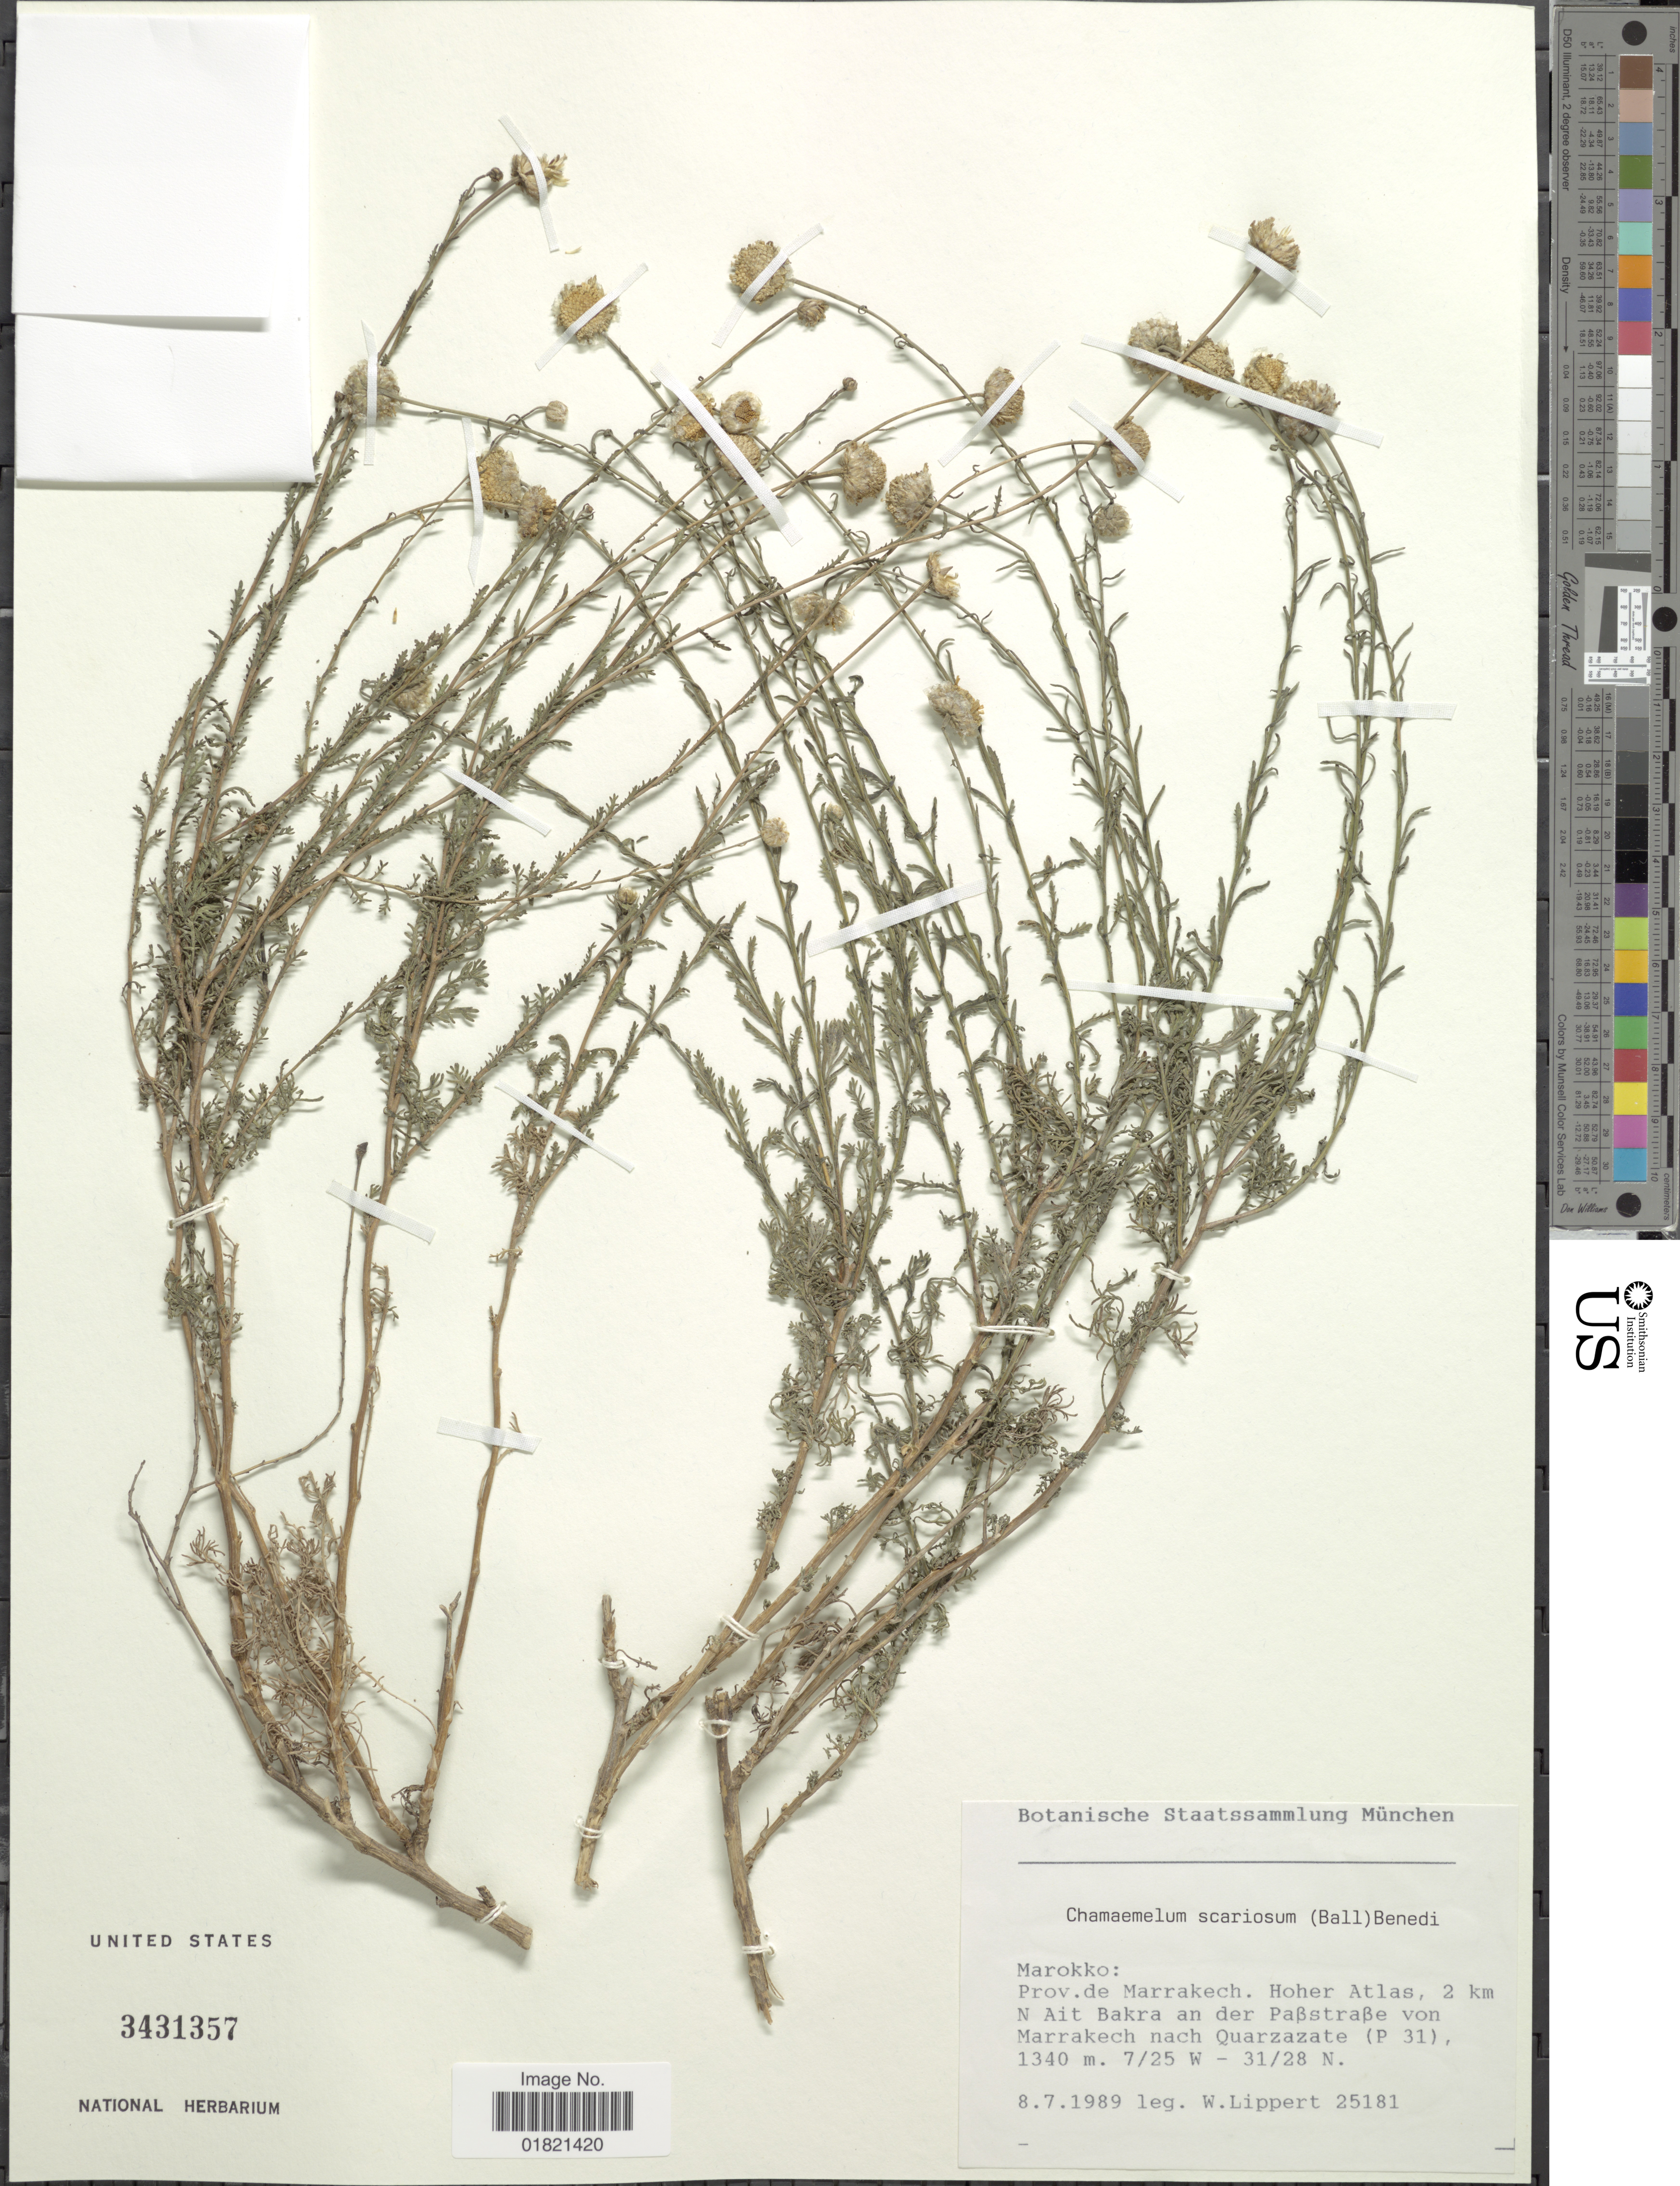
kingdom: Plantae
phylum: Tracheophyta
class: Magnoliopsida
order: Asterales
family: Asteraceae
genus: Chamaemelum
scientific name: Chamaemelum scariosum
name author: (Ball) Benedí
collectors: W. Lippert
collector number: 25181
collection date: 1989-07-08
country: Morocco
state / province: Marrakech-Tensift-Al Haouz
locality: Prov. de Marrakech. Hoher Atlas, 2 km N Ait Bakra an der Pabstrabe von Marrakech nach Quarzazate (P31)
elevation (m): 1340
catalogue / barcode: US 3431357